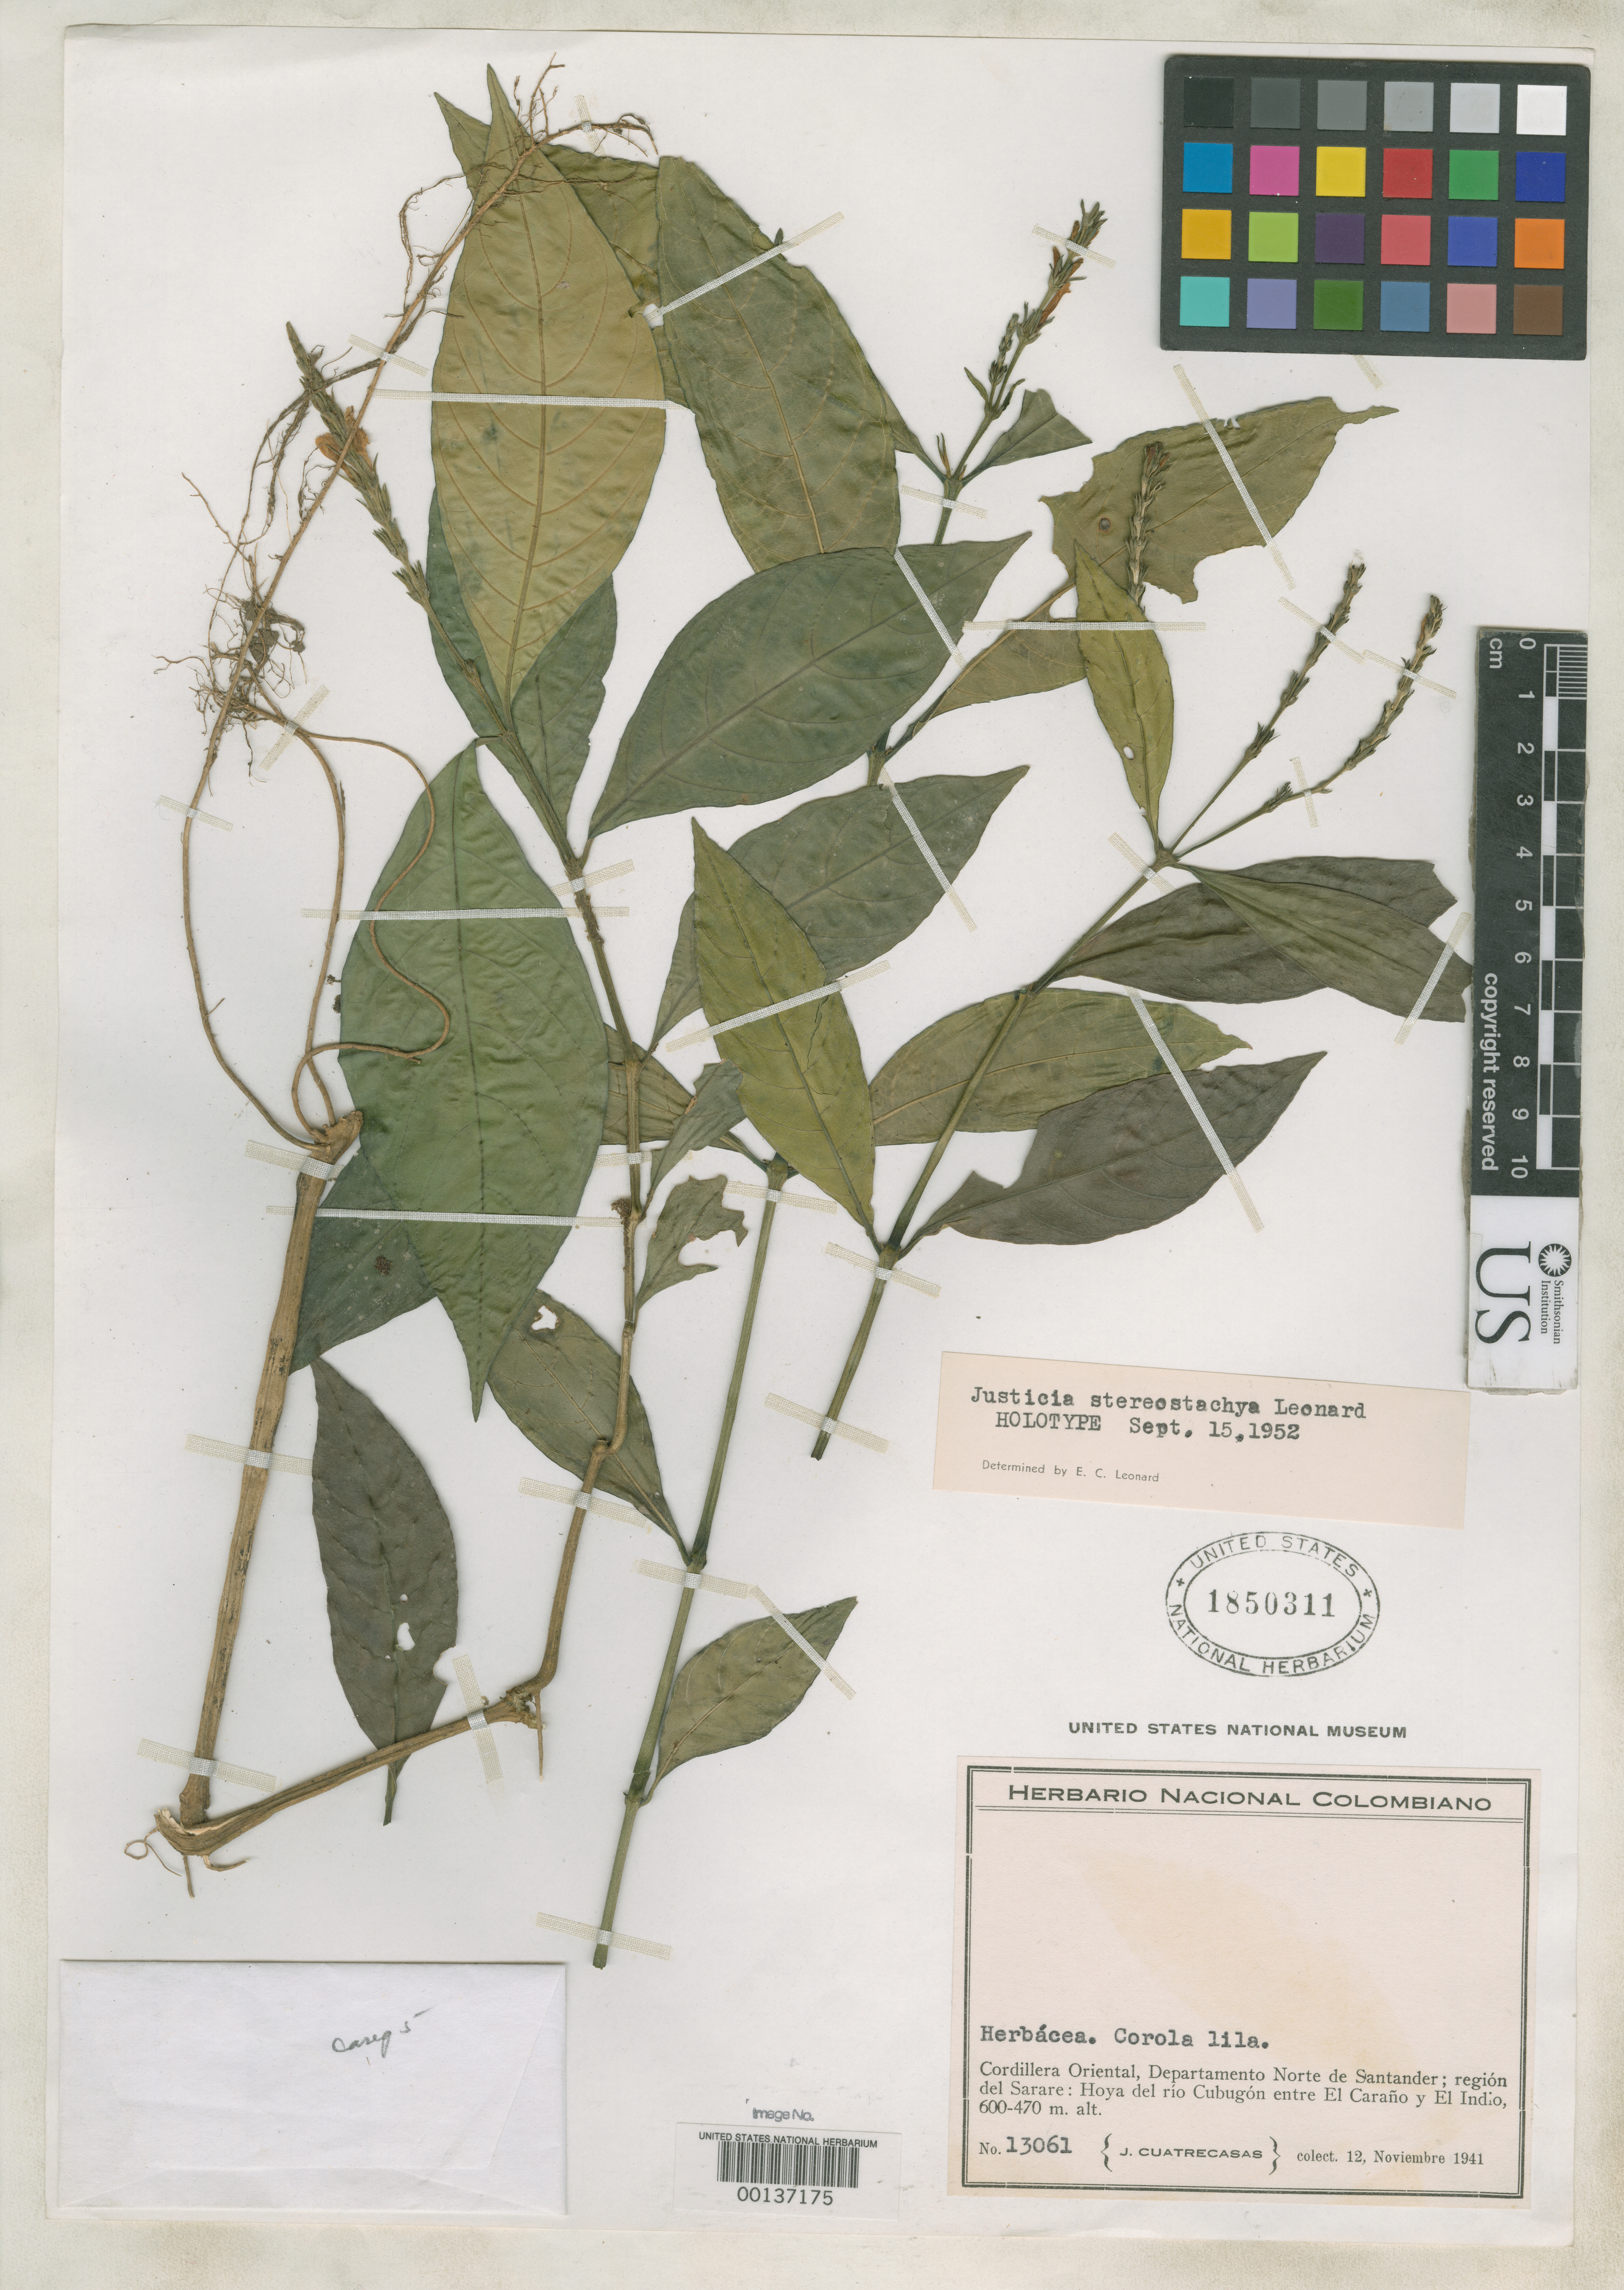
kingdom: Plantae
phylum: Tracheophyta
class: Magnoliopsida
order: Lamiales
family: Acanthaceae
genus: Justicia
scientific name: Justicia stereostachya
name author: Leonard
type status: Holotype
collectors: J. Cuatrecasas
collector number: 13061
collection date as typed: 12 Nov 1941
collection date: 1941-11-12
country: Colombia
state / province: Norte de Santander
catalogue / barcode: US 1850311